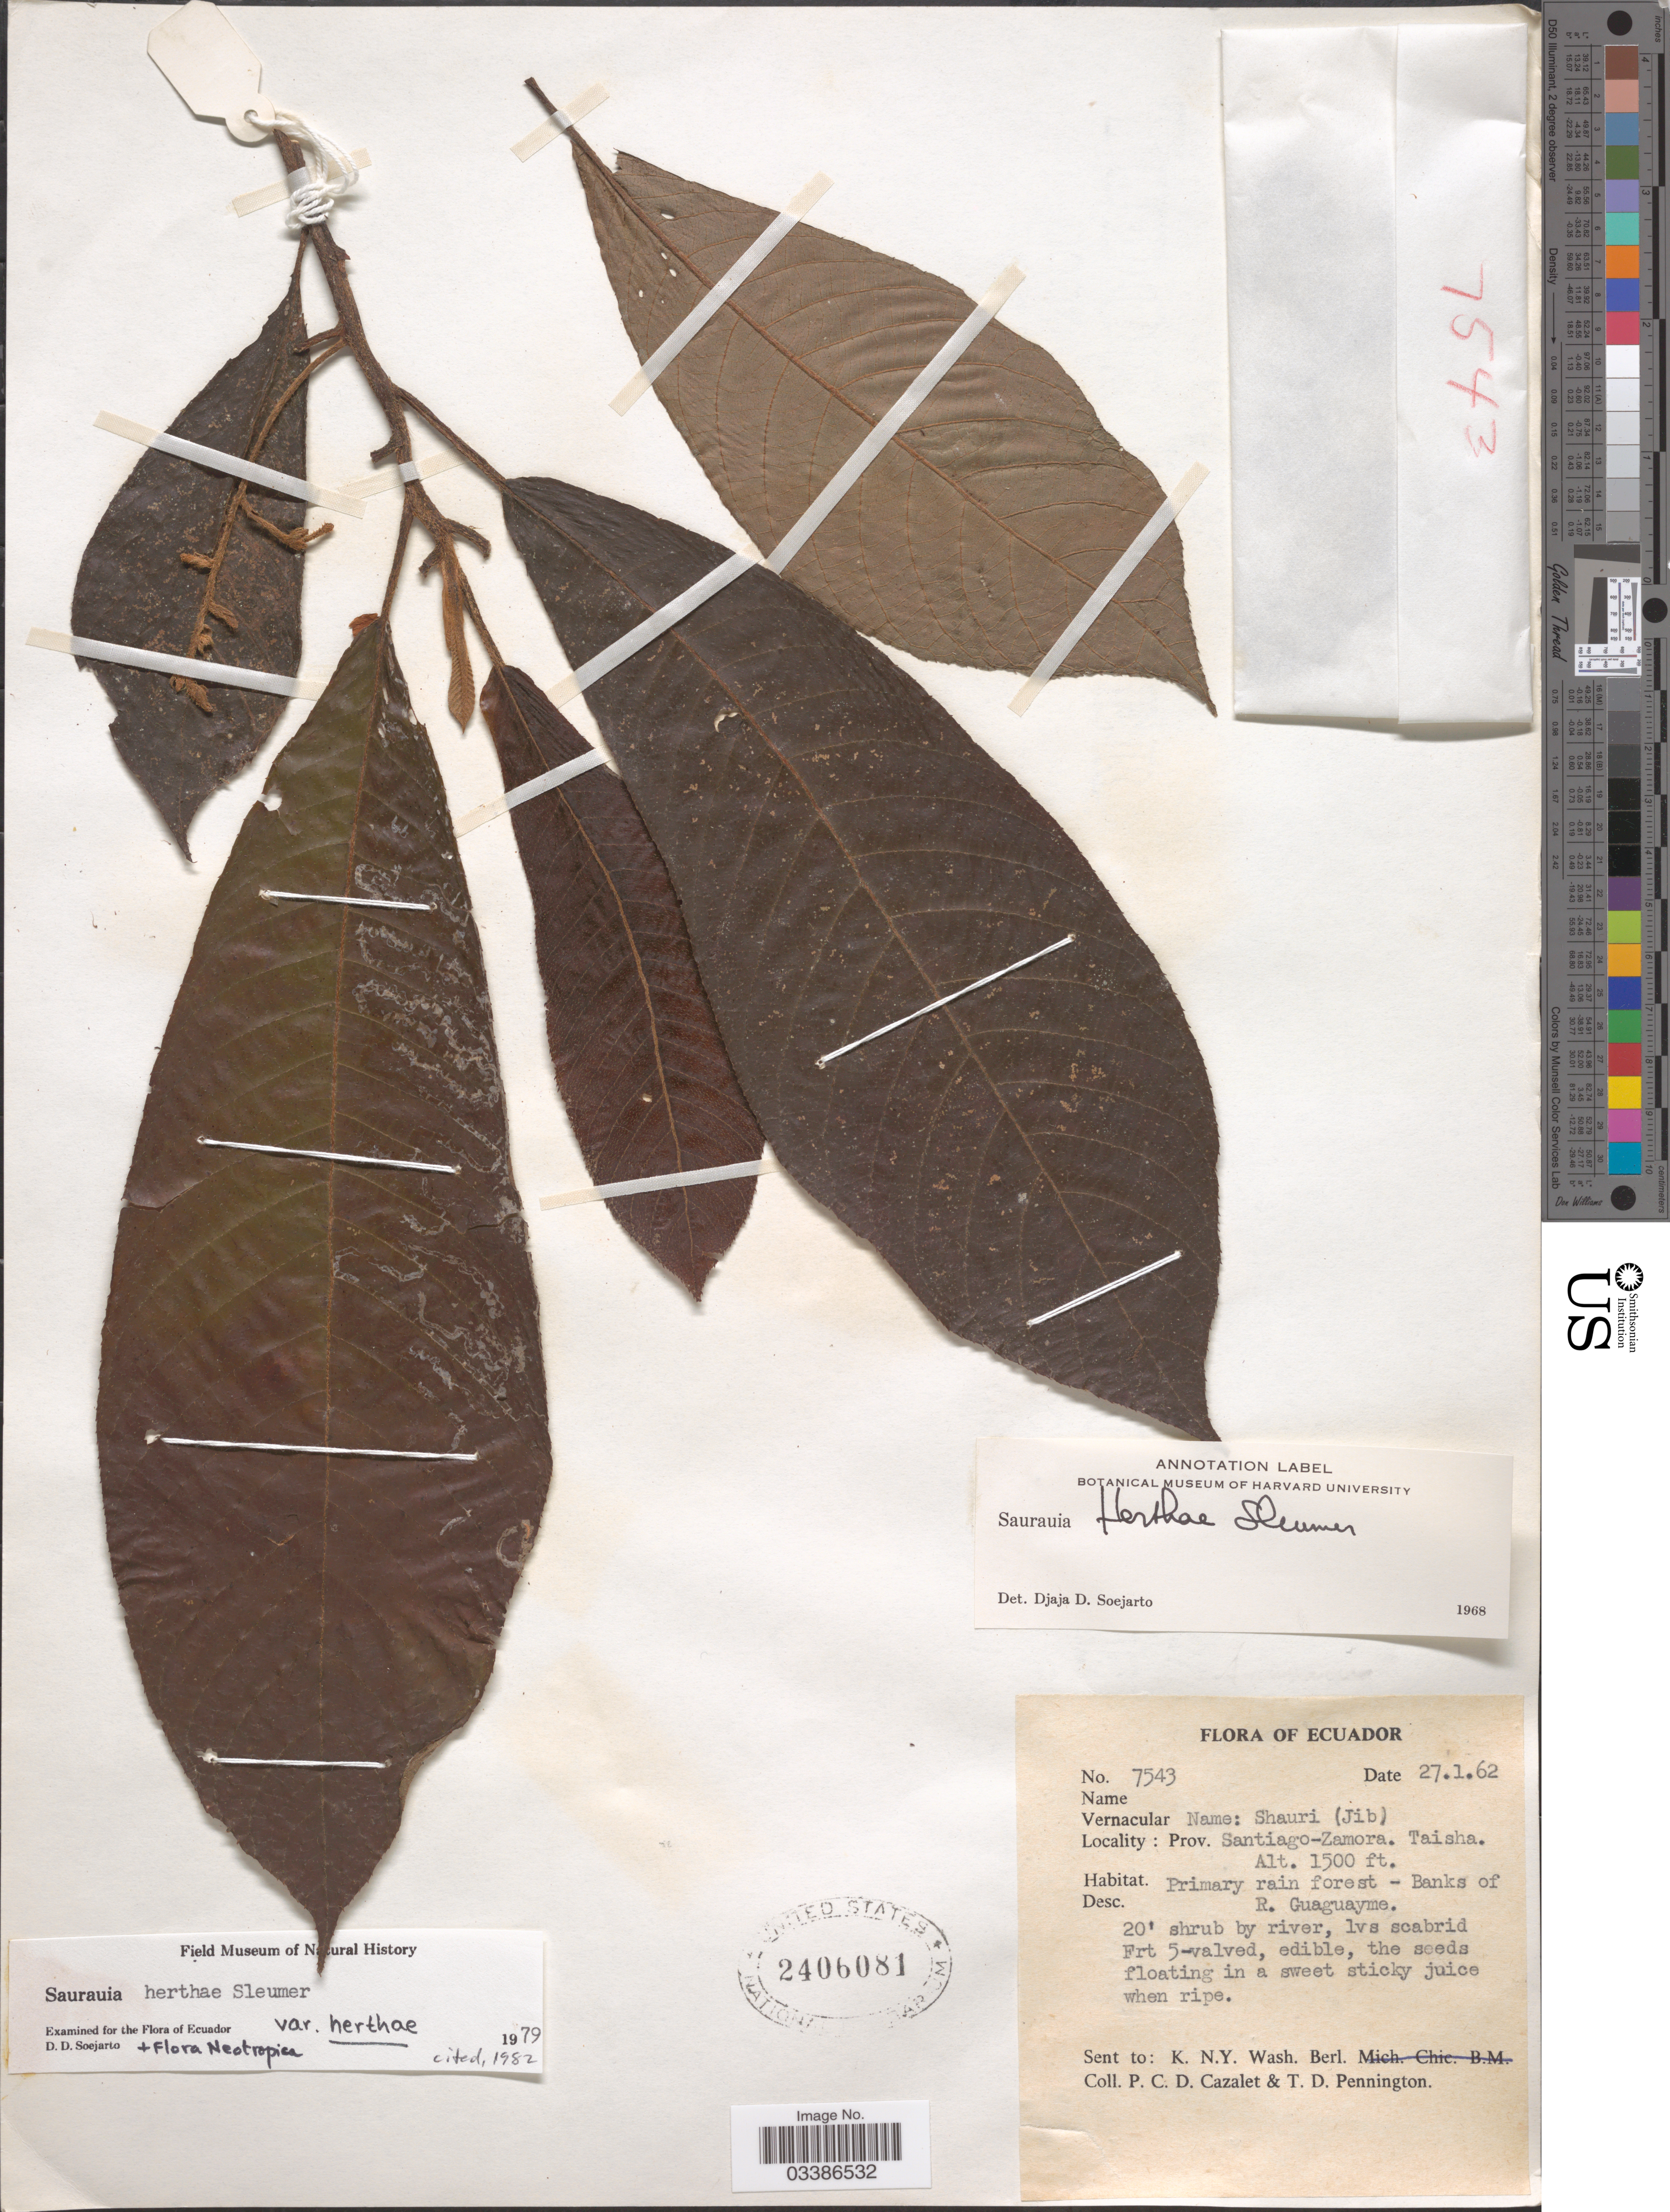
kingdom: Plantae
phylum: Tracheophyta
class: Magnoliopsida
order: Ericales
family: Actinidiaceae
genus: Saurauia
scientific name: Saurauia herthae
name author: Sleumer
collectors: P. C. D. Cazalet & T. D. Pennington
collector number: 7543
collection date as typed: Transcribed d/m/y: 27/1/62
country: Ecuador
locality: Prov. Santiago-Zamora. Taisha. Primary rain forest - Banks of R. Guaguayme.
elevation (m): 457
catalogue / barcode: US 2406081